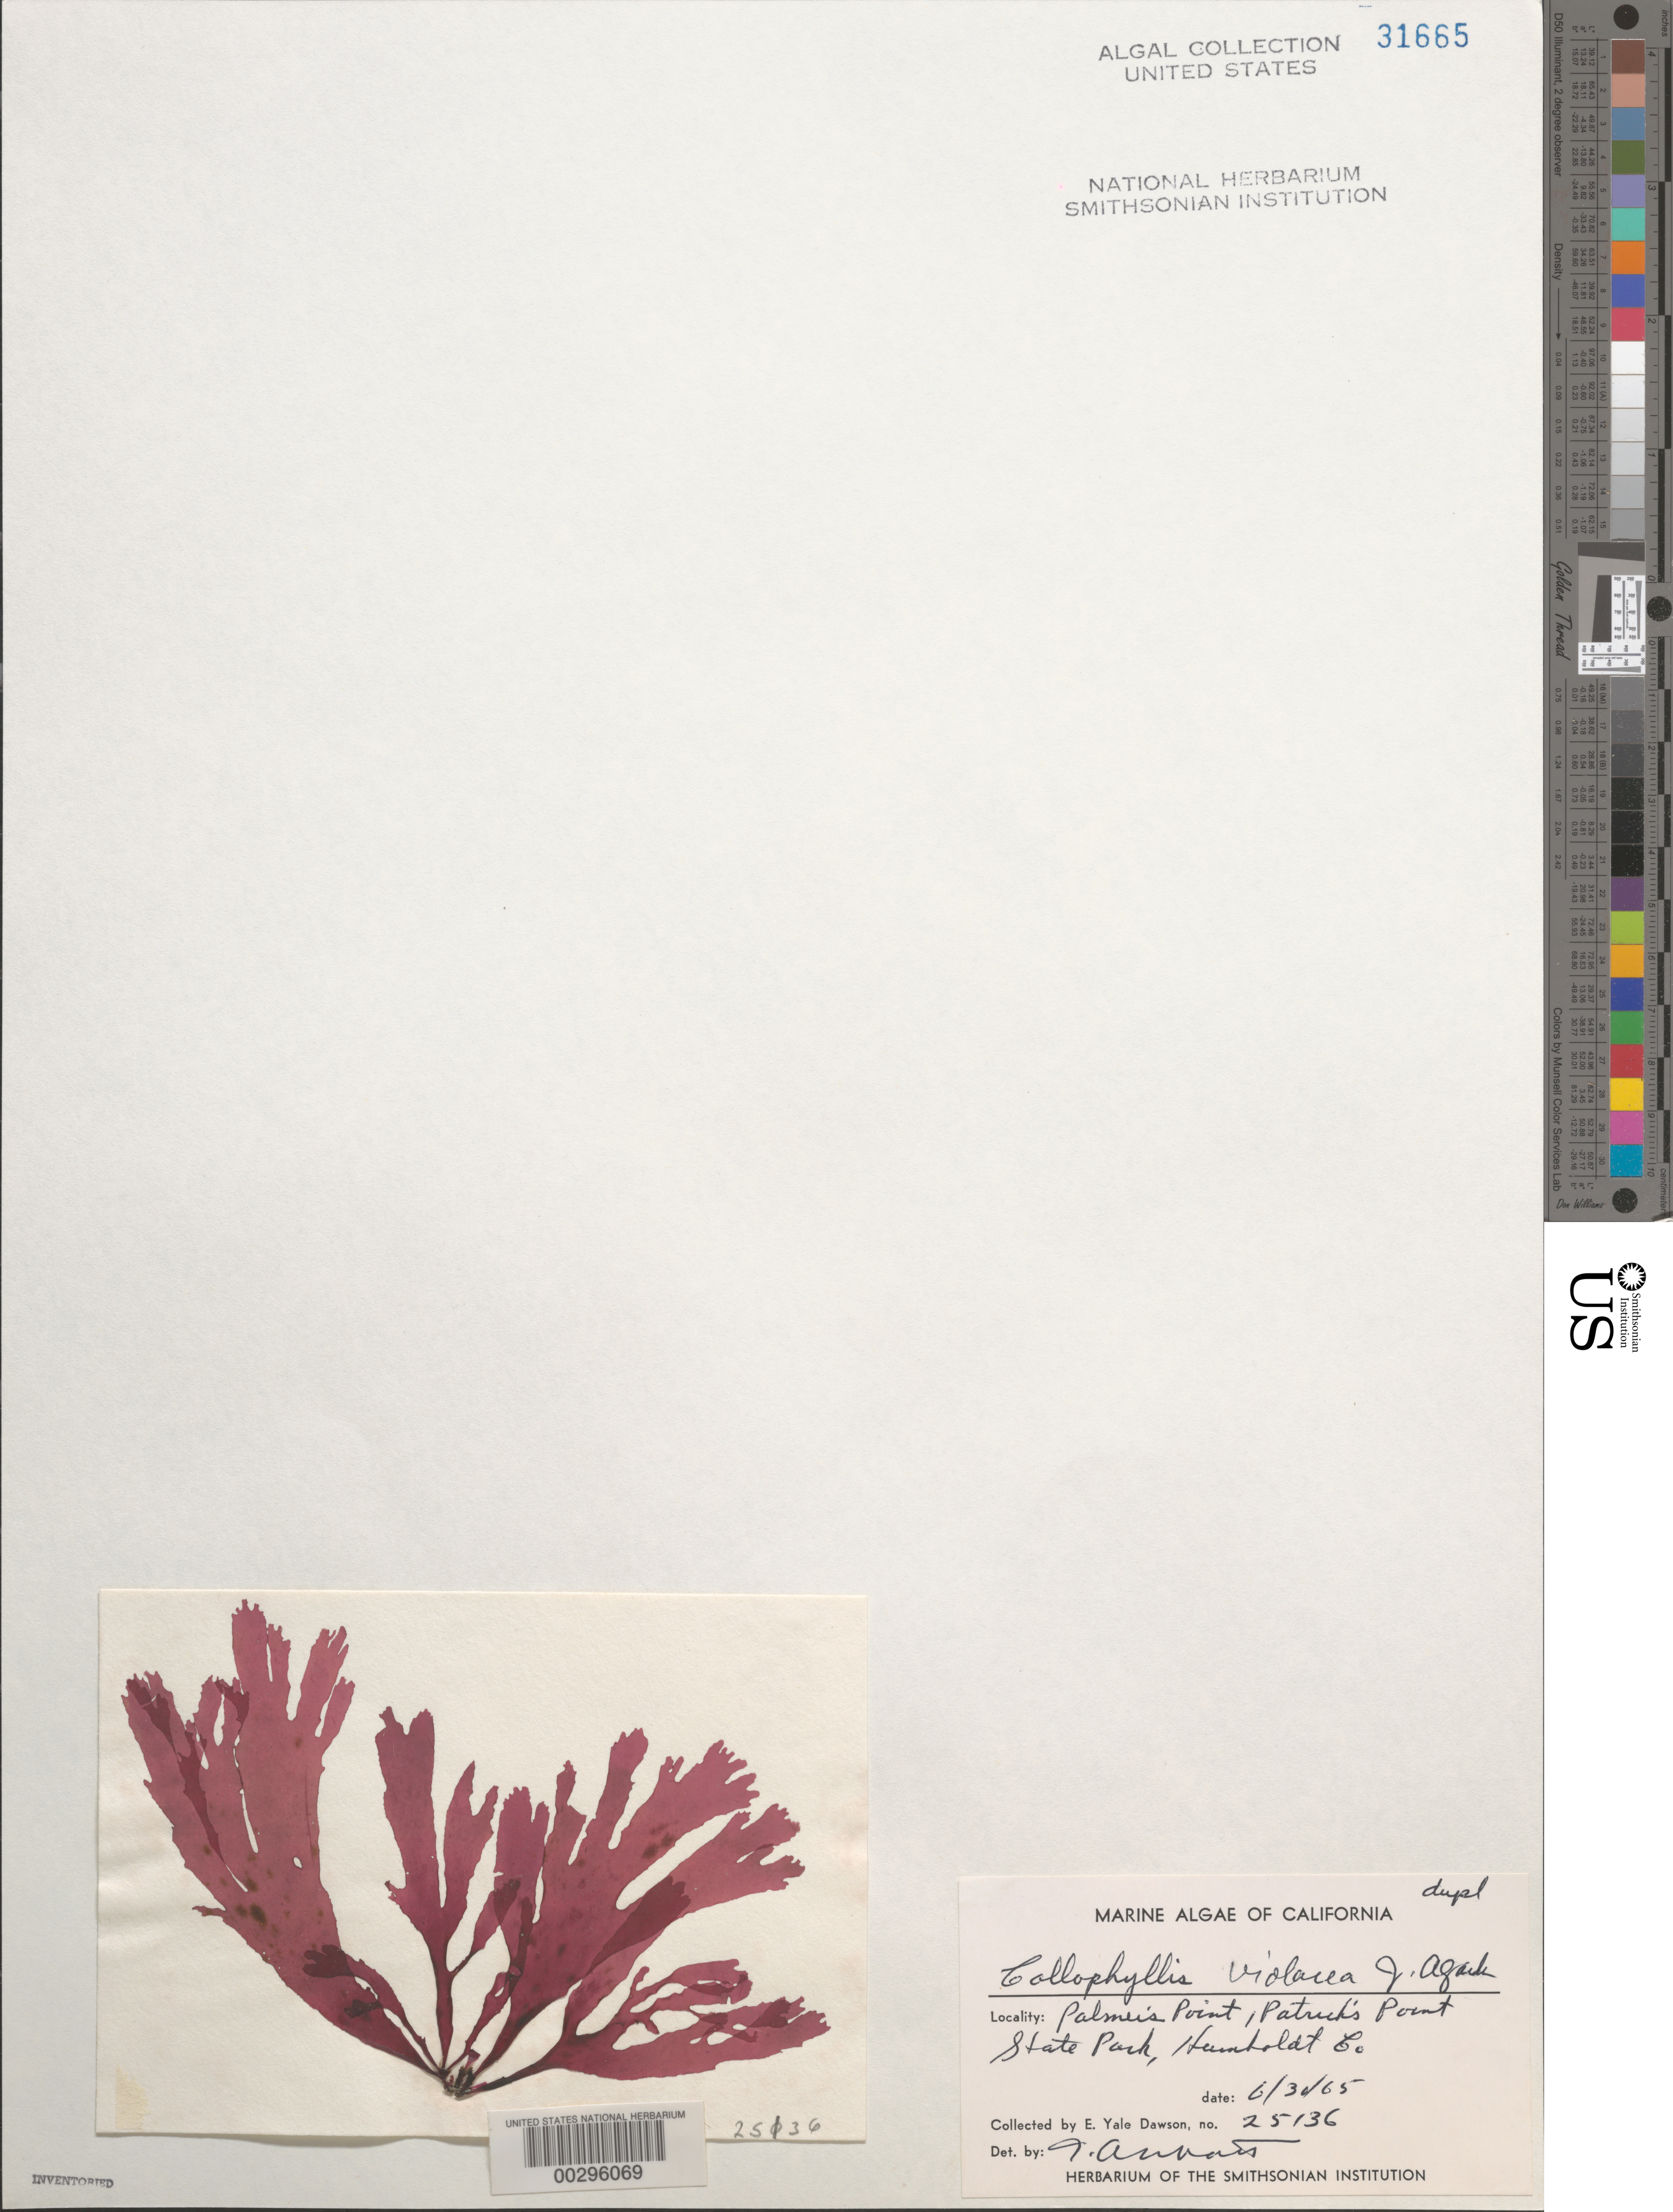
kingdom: Plantae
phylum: Rhodophyta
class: Florideophyceae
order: Gigartinales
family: Kallymeniaceae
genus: Callophyllis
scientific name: Callophyllis violacea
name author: J. Agardh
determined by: Abbott, Isabella A.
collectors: E. Y. Dawson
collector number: EYD 25136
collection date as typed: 30 Jun 1965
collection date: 1965-06-30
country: United States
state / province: California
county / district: Humboldt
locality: Palmer's Point, Patrick's Point State Park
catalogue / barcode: US 31665